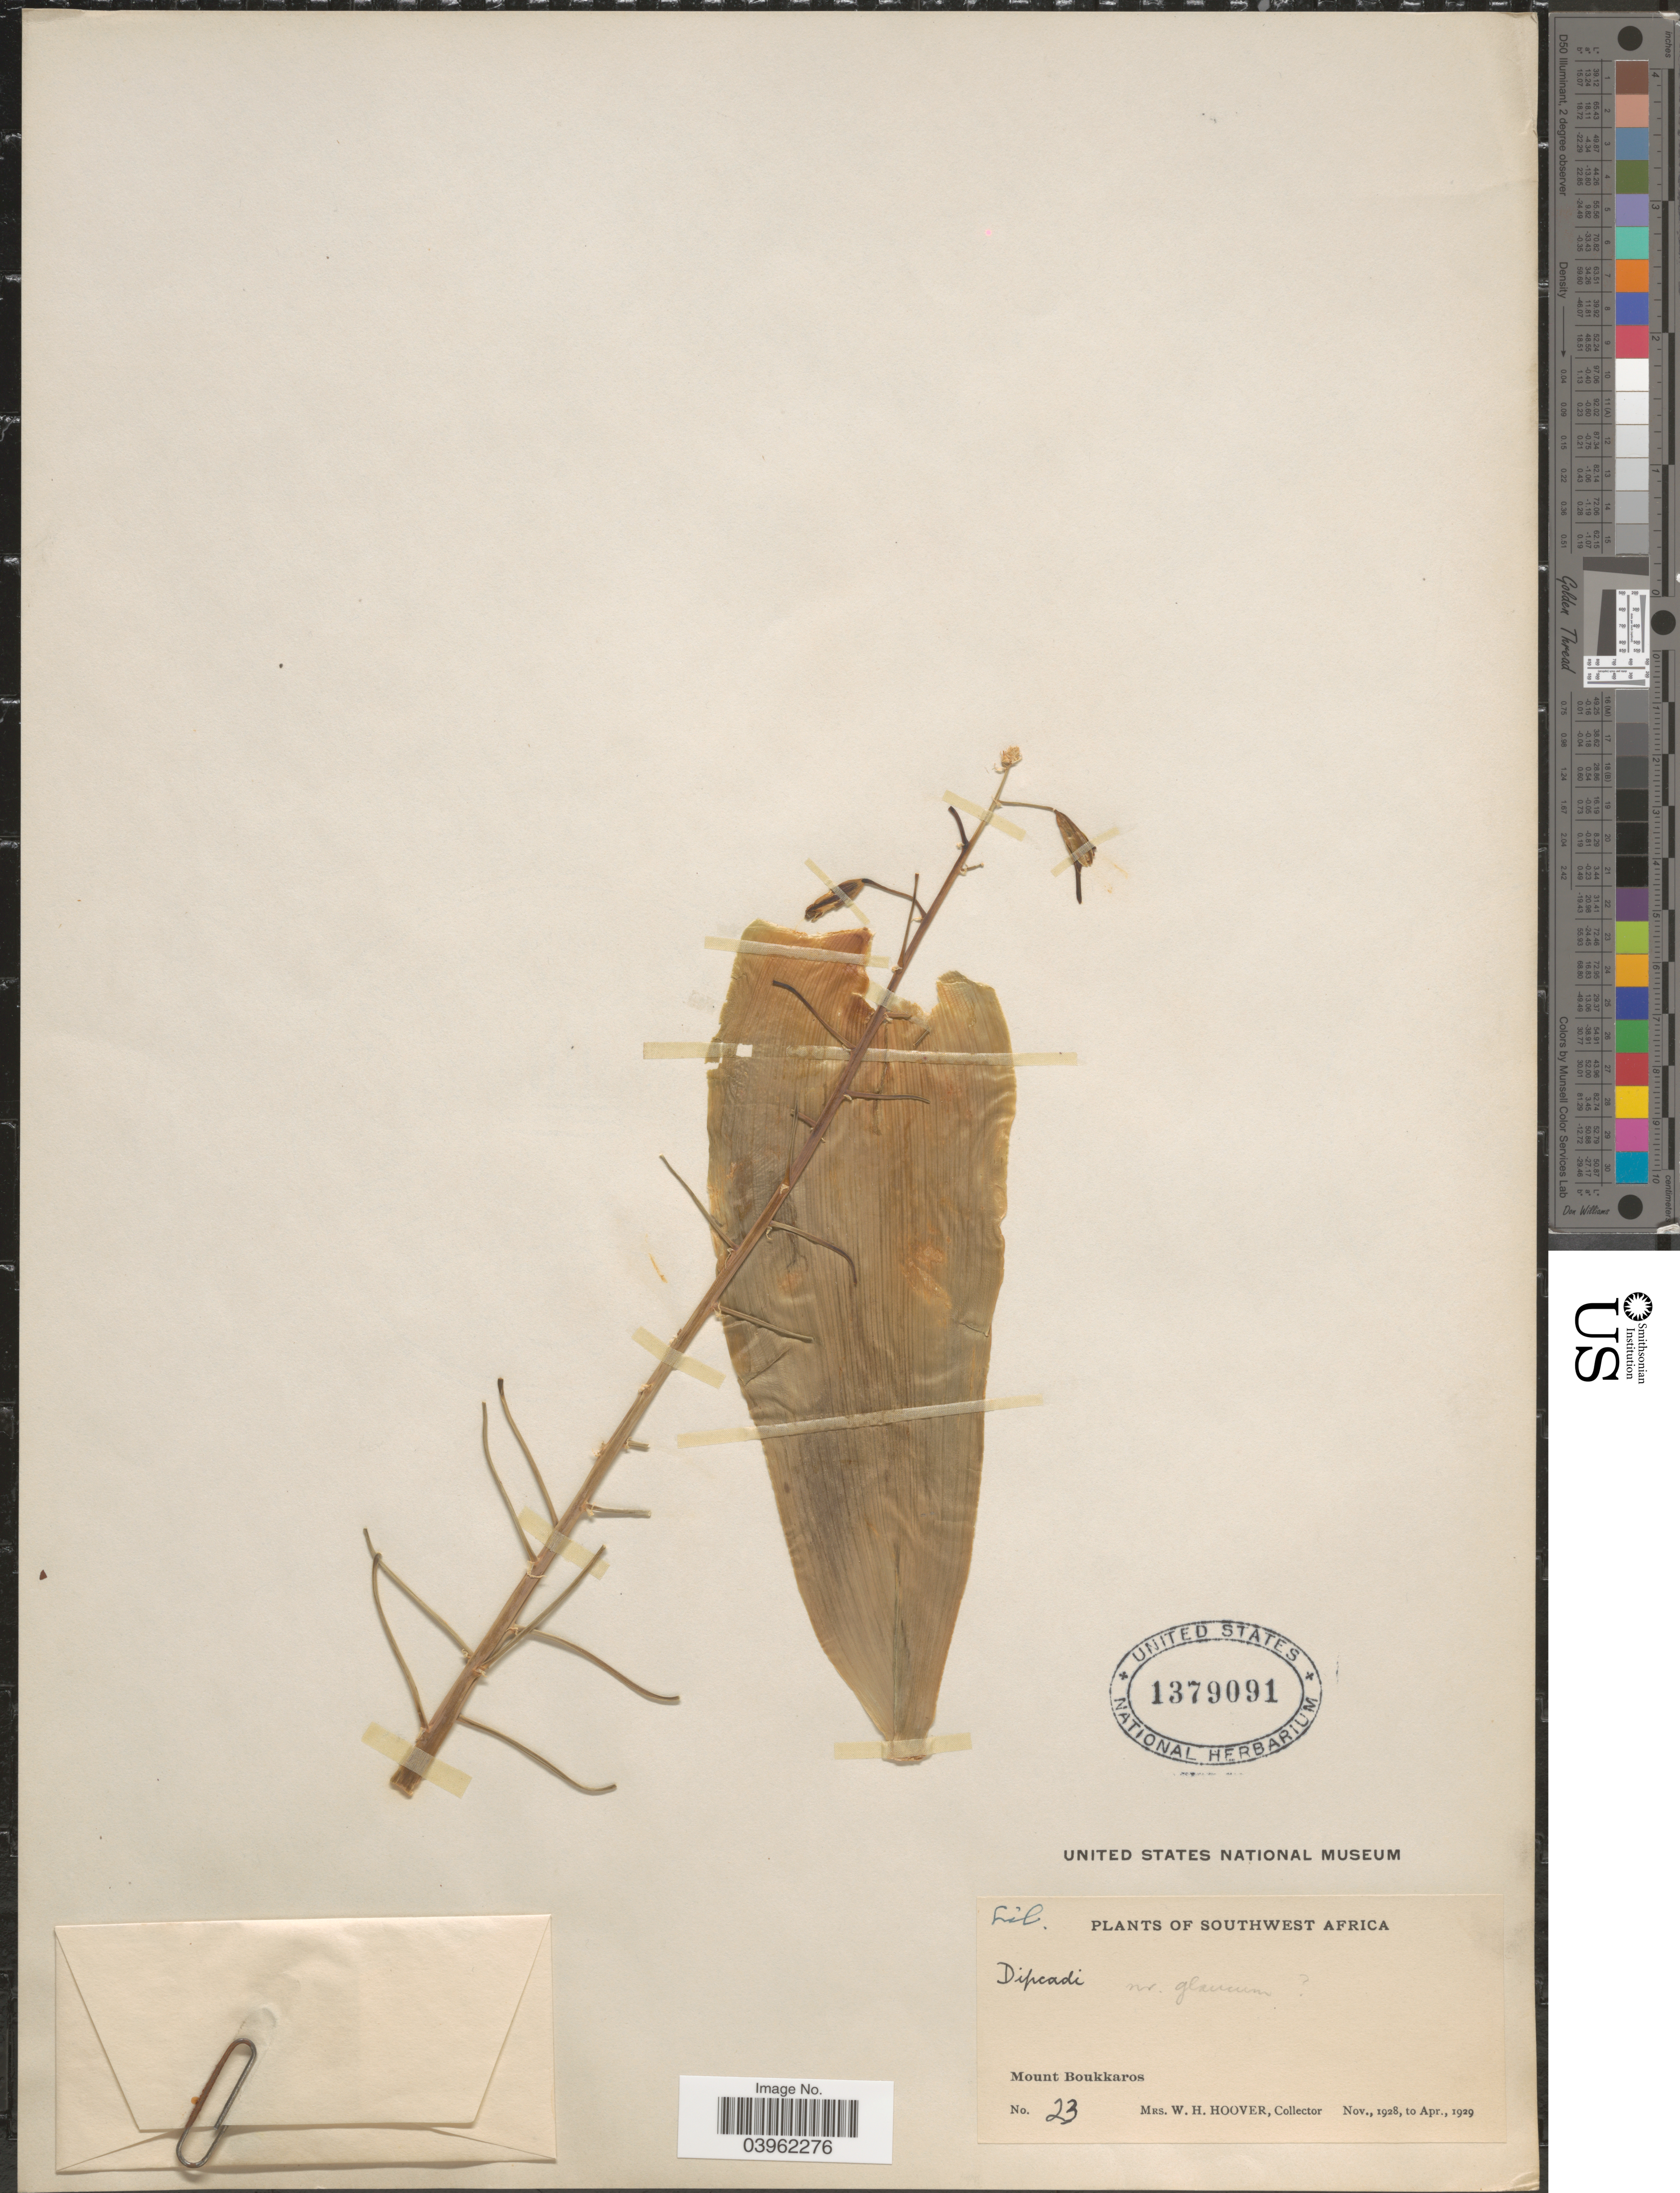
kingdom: Plantae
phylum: Tracheophyta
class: Liliopsida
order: Asparagales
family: Asparagaceae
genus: Dipcadi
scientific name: Dipcadi sp.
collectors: W. H. Hoover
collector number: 23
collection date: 1928-11/1929-04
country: Namibia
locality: Southwest Africa. Mount Boukkaros.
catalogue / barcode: US 1379092